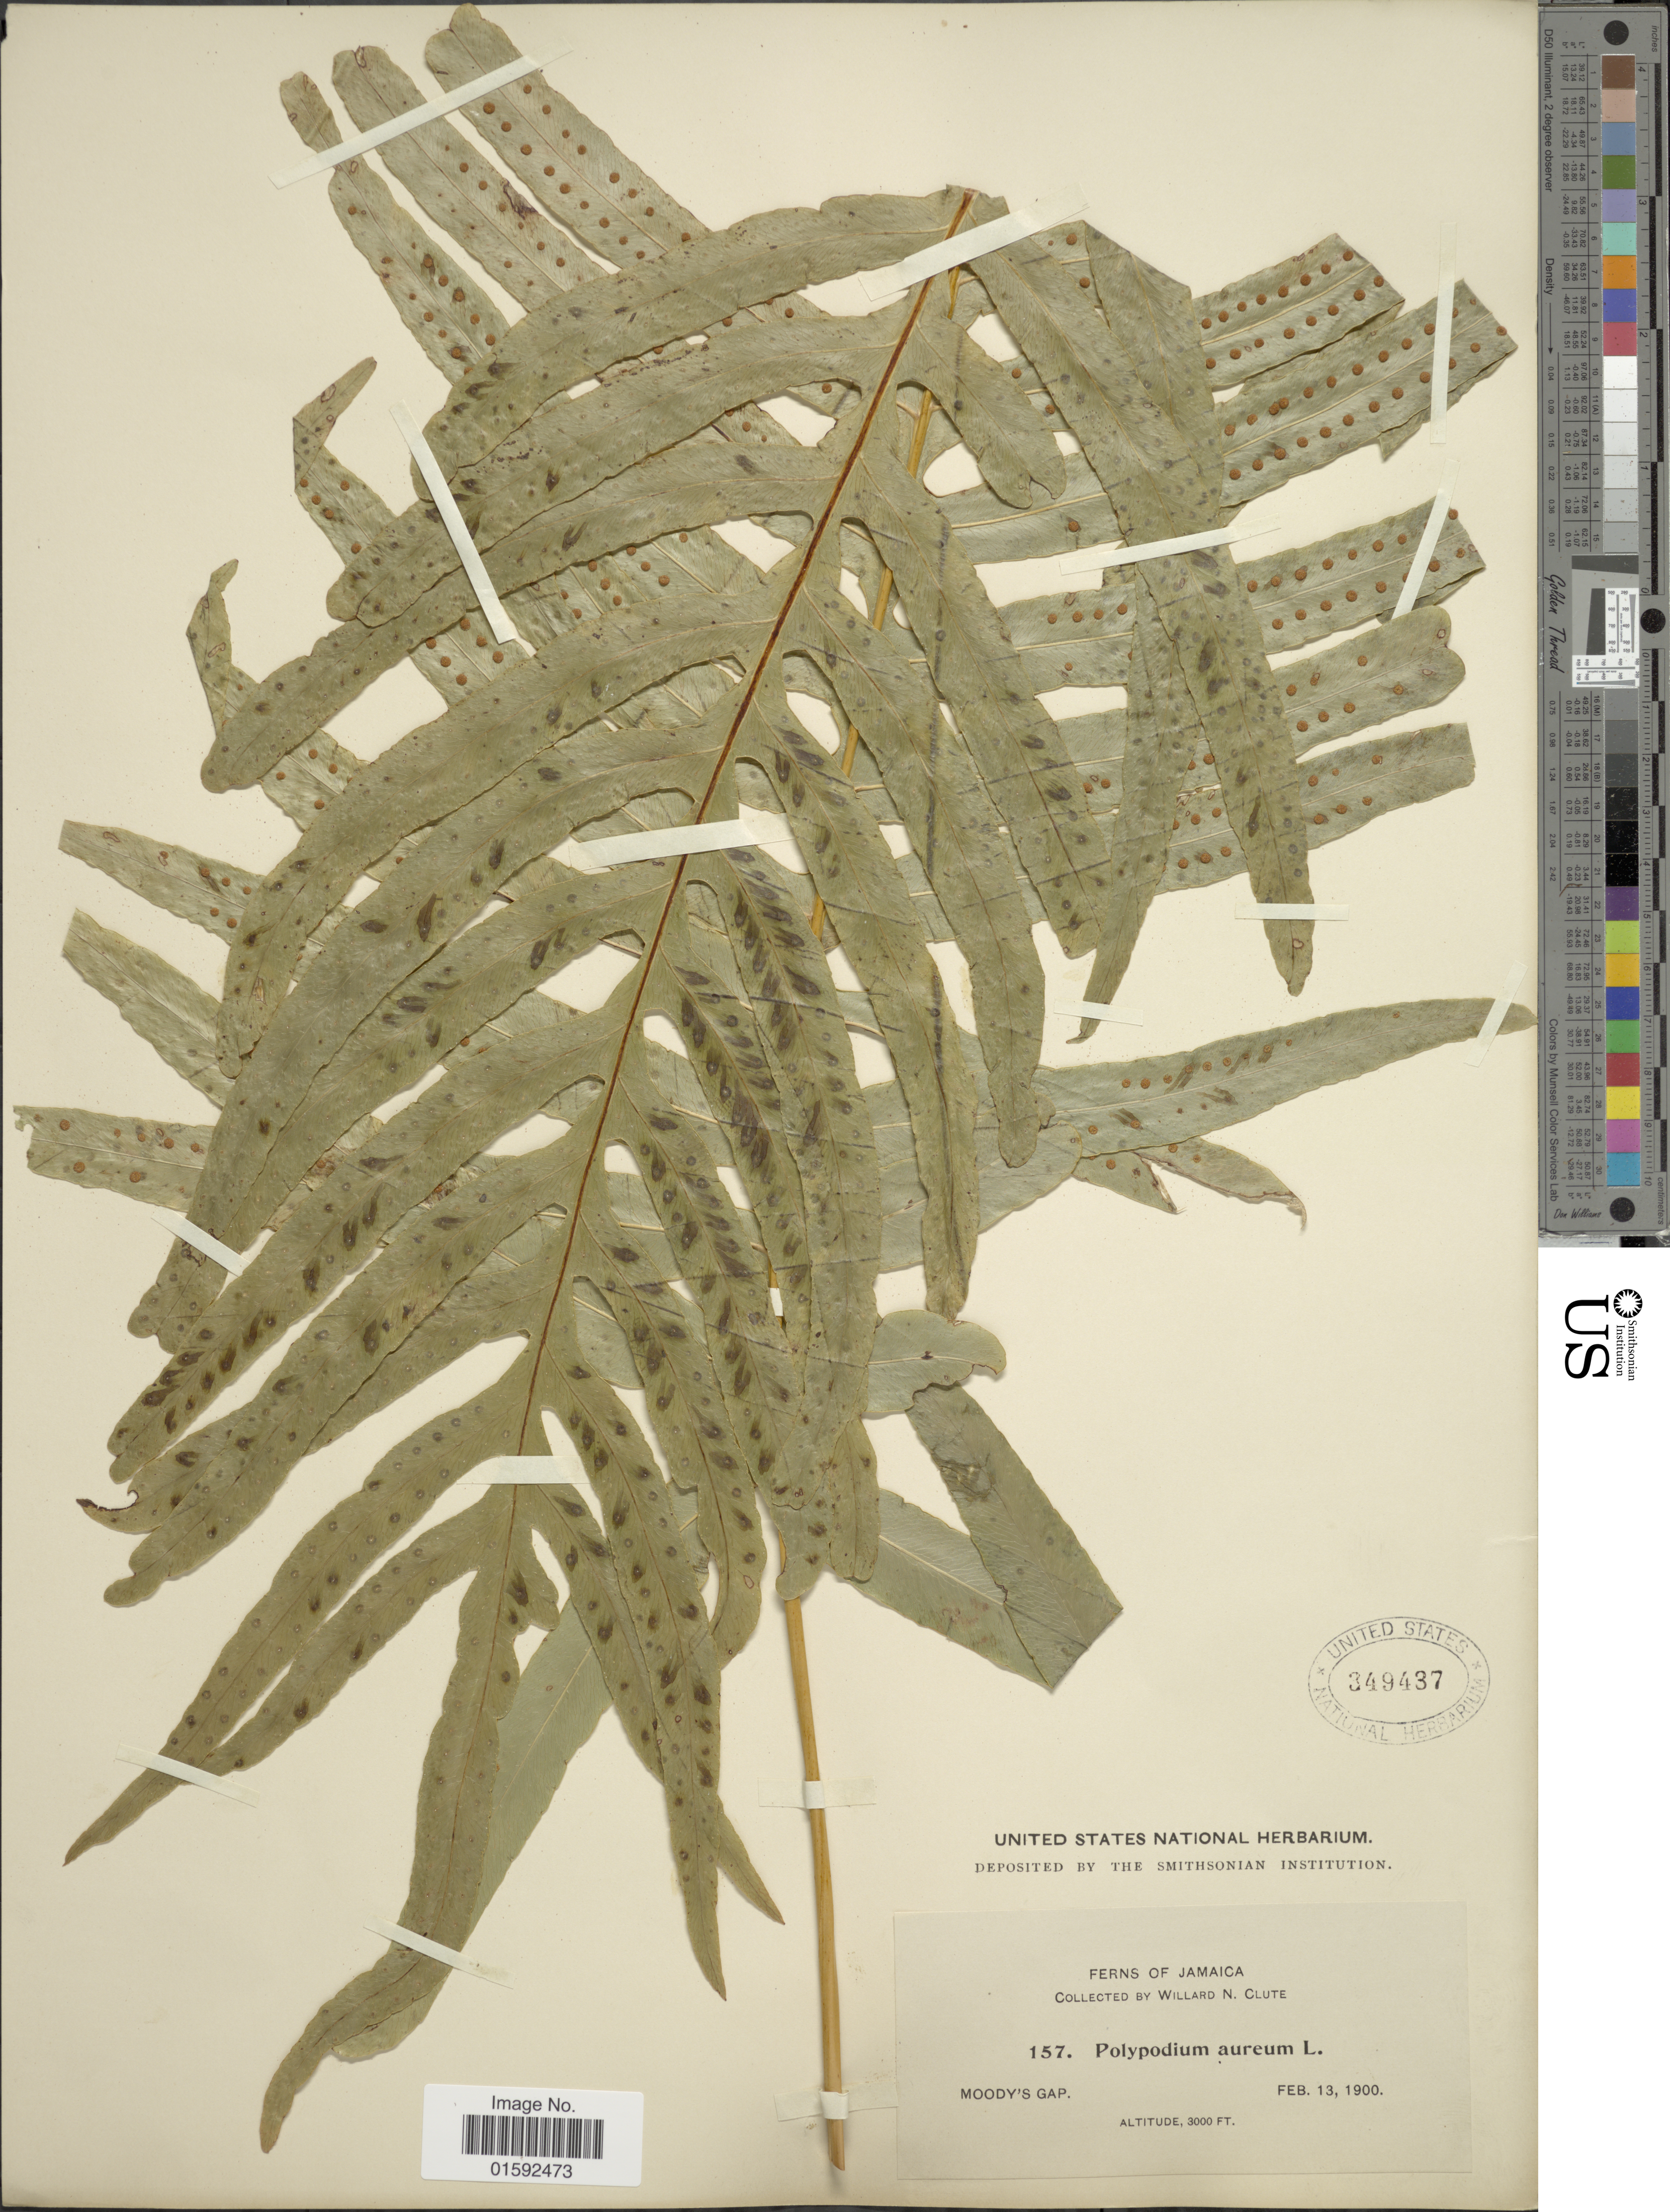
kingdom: Plantae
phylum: Tracheophyta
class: Polypodiopsida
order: Polypodiales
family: Polypodiaceae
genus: Phlebodium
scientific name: Phlebodium pseudoaureum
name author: (Cav.) Lellinger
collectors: W. N. Clute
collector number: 157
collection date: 1900-02-13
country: Jamaica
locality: Jamaica, Moody's Gap.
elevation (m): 914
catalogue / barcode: US 349437